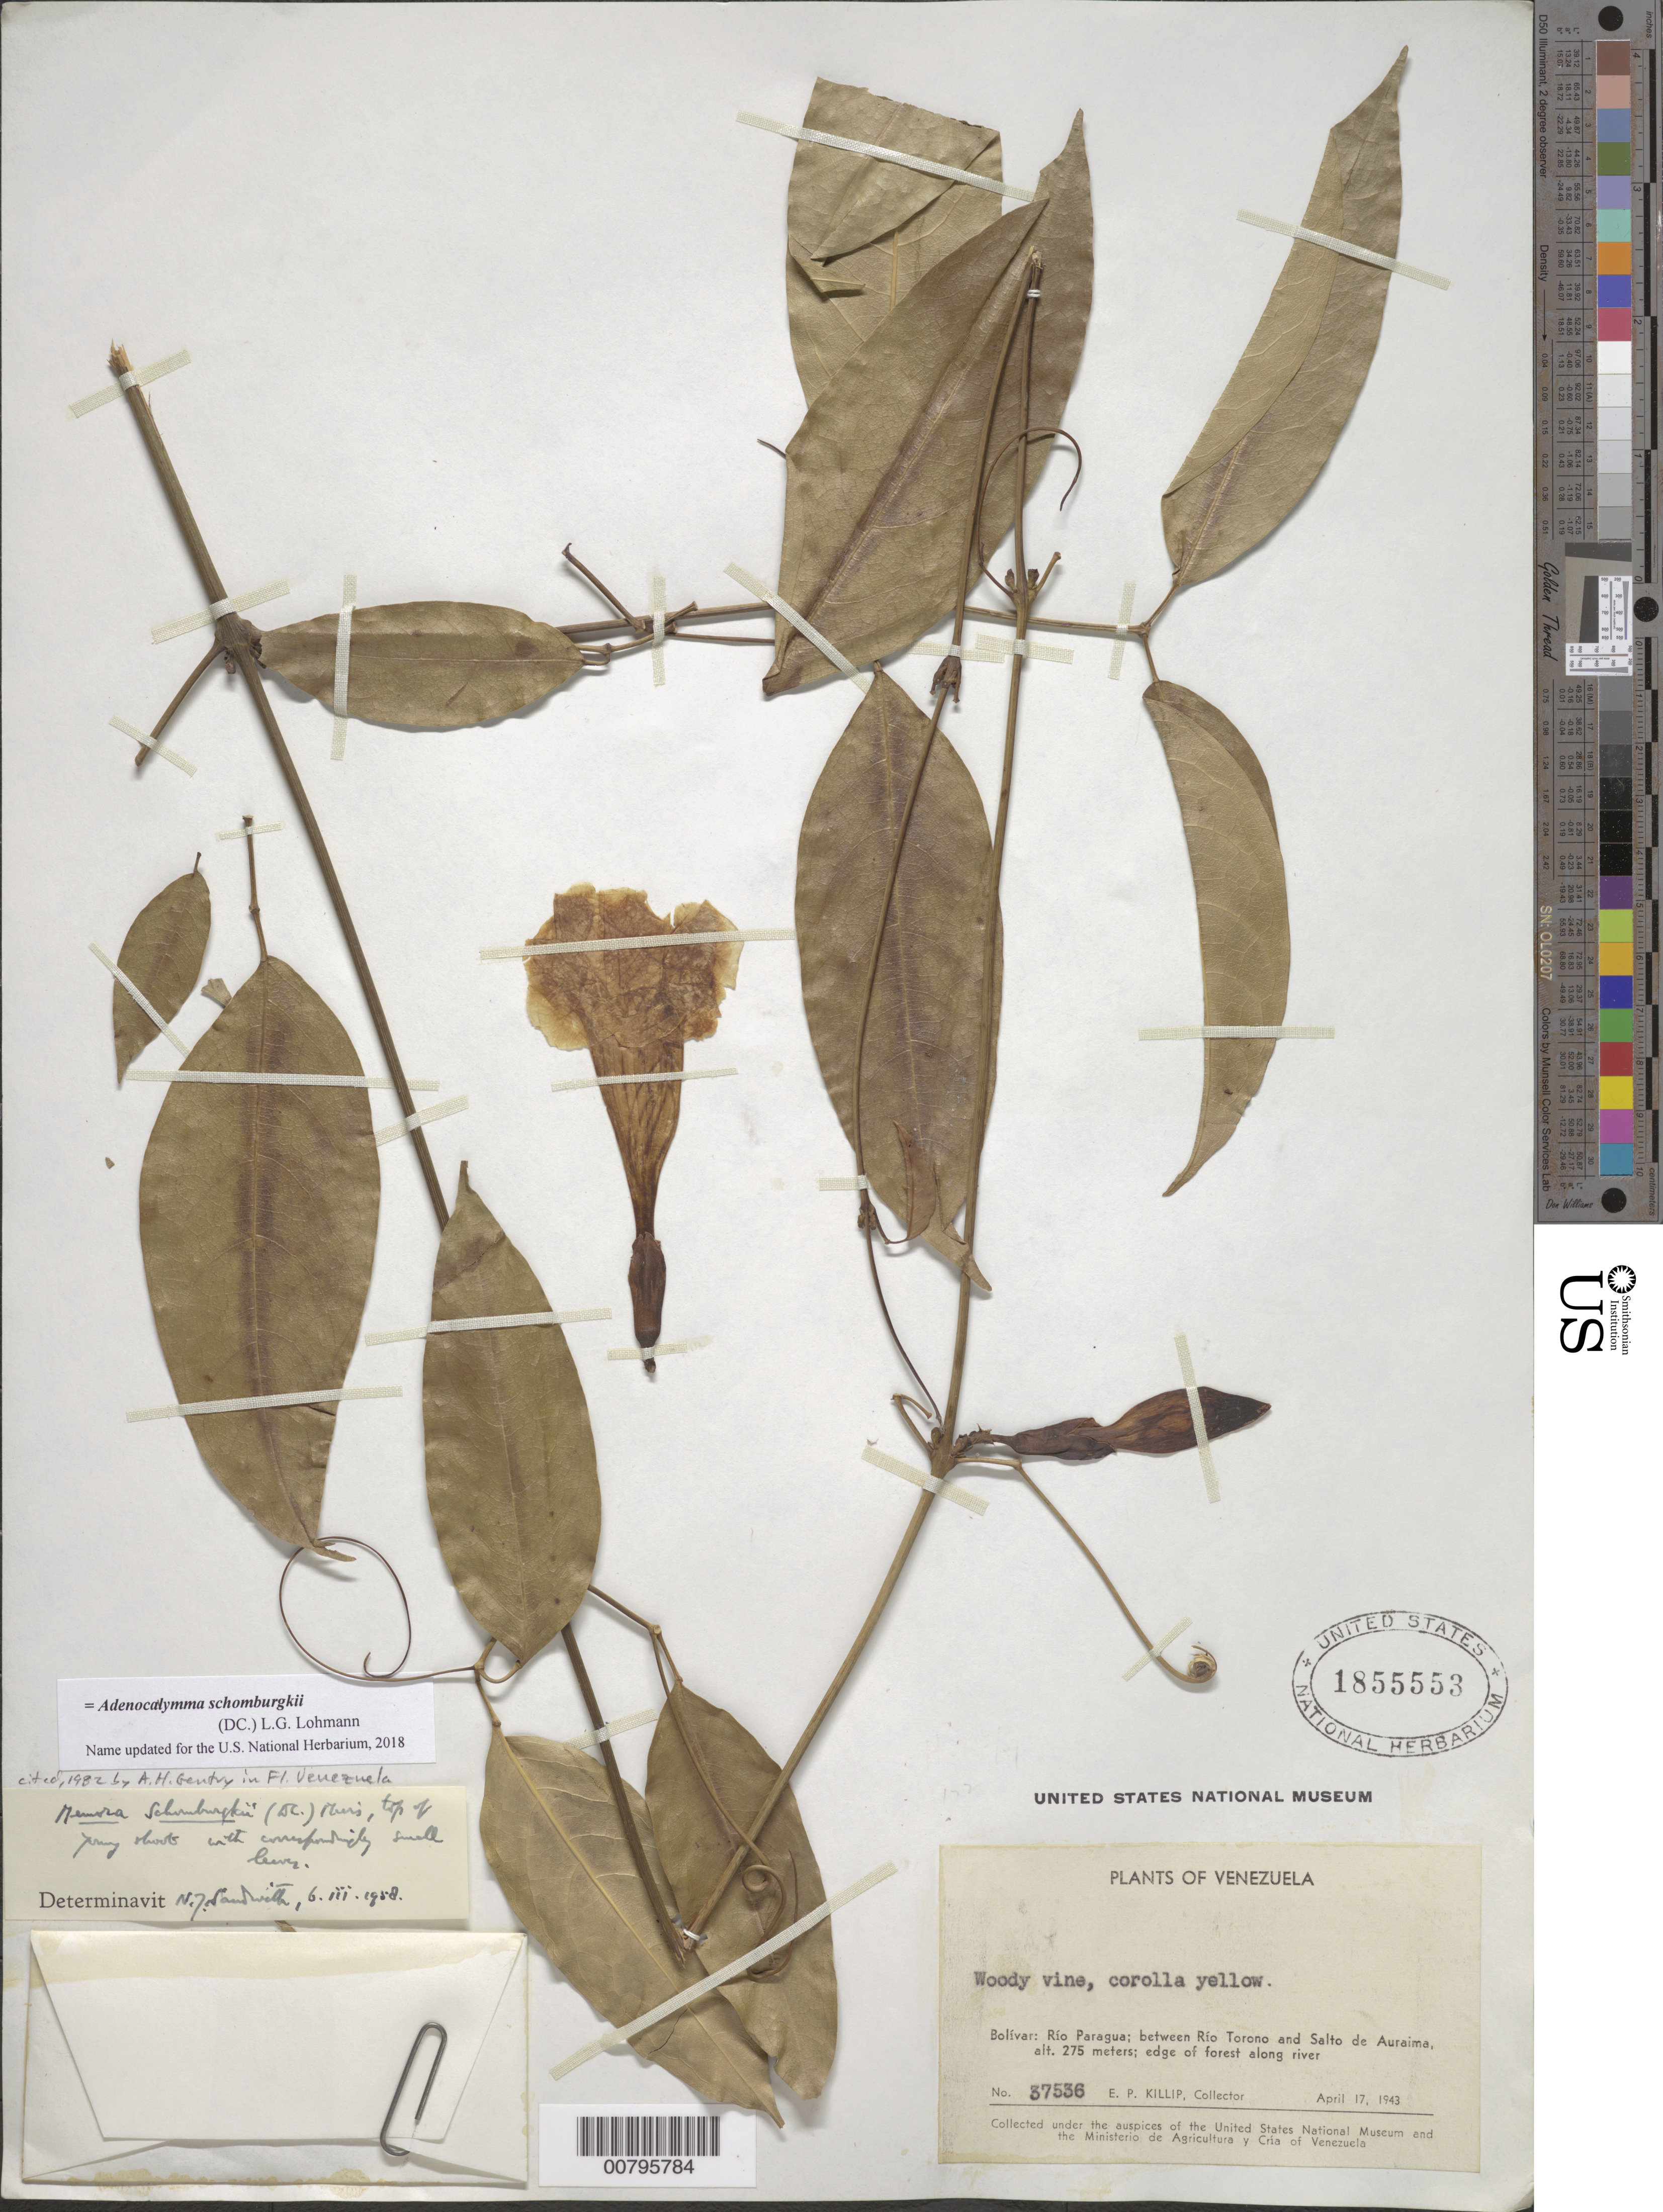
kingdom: Plantae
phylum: Tracheophyta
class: Magnoliopsida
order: Lamiales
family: Bignoniaceae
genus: Adenocalymma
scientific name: Adenocalymma schomburgkii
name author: (DC.) L.G. Lohmann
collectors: E. P. Killip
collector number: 37536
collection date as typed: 17-Apr-43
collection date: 1943-04-17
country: Venezuela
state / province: Bolívar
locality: Río Paragua, between Río Torono and Salto de Auraima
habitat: Edge of forest, along river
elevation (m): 275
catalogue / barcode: US 1855553